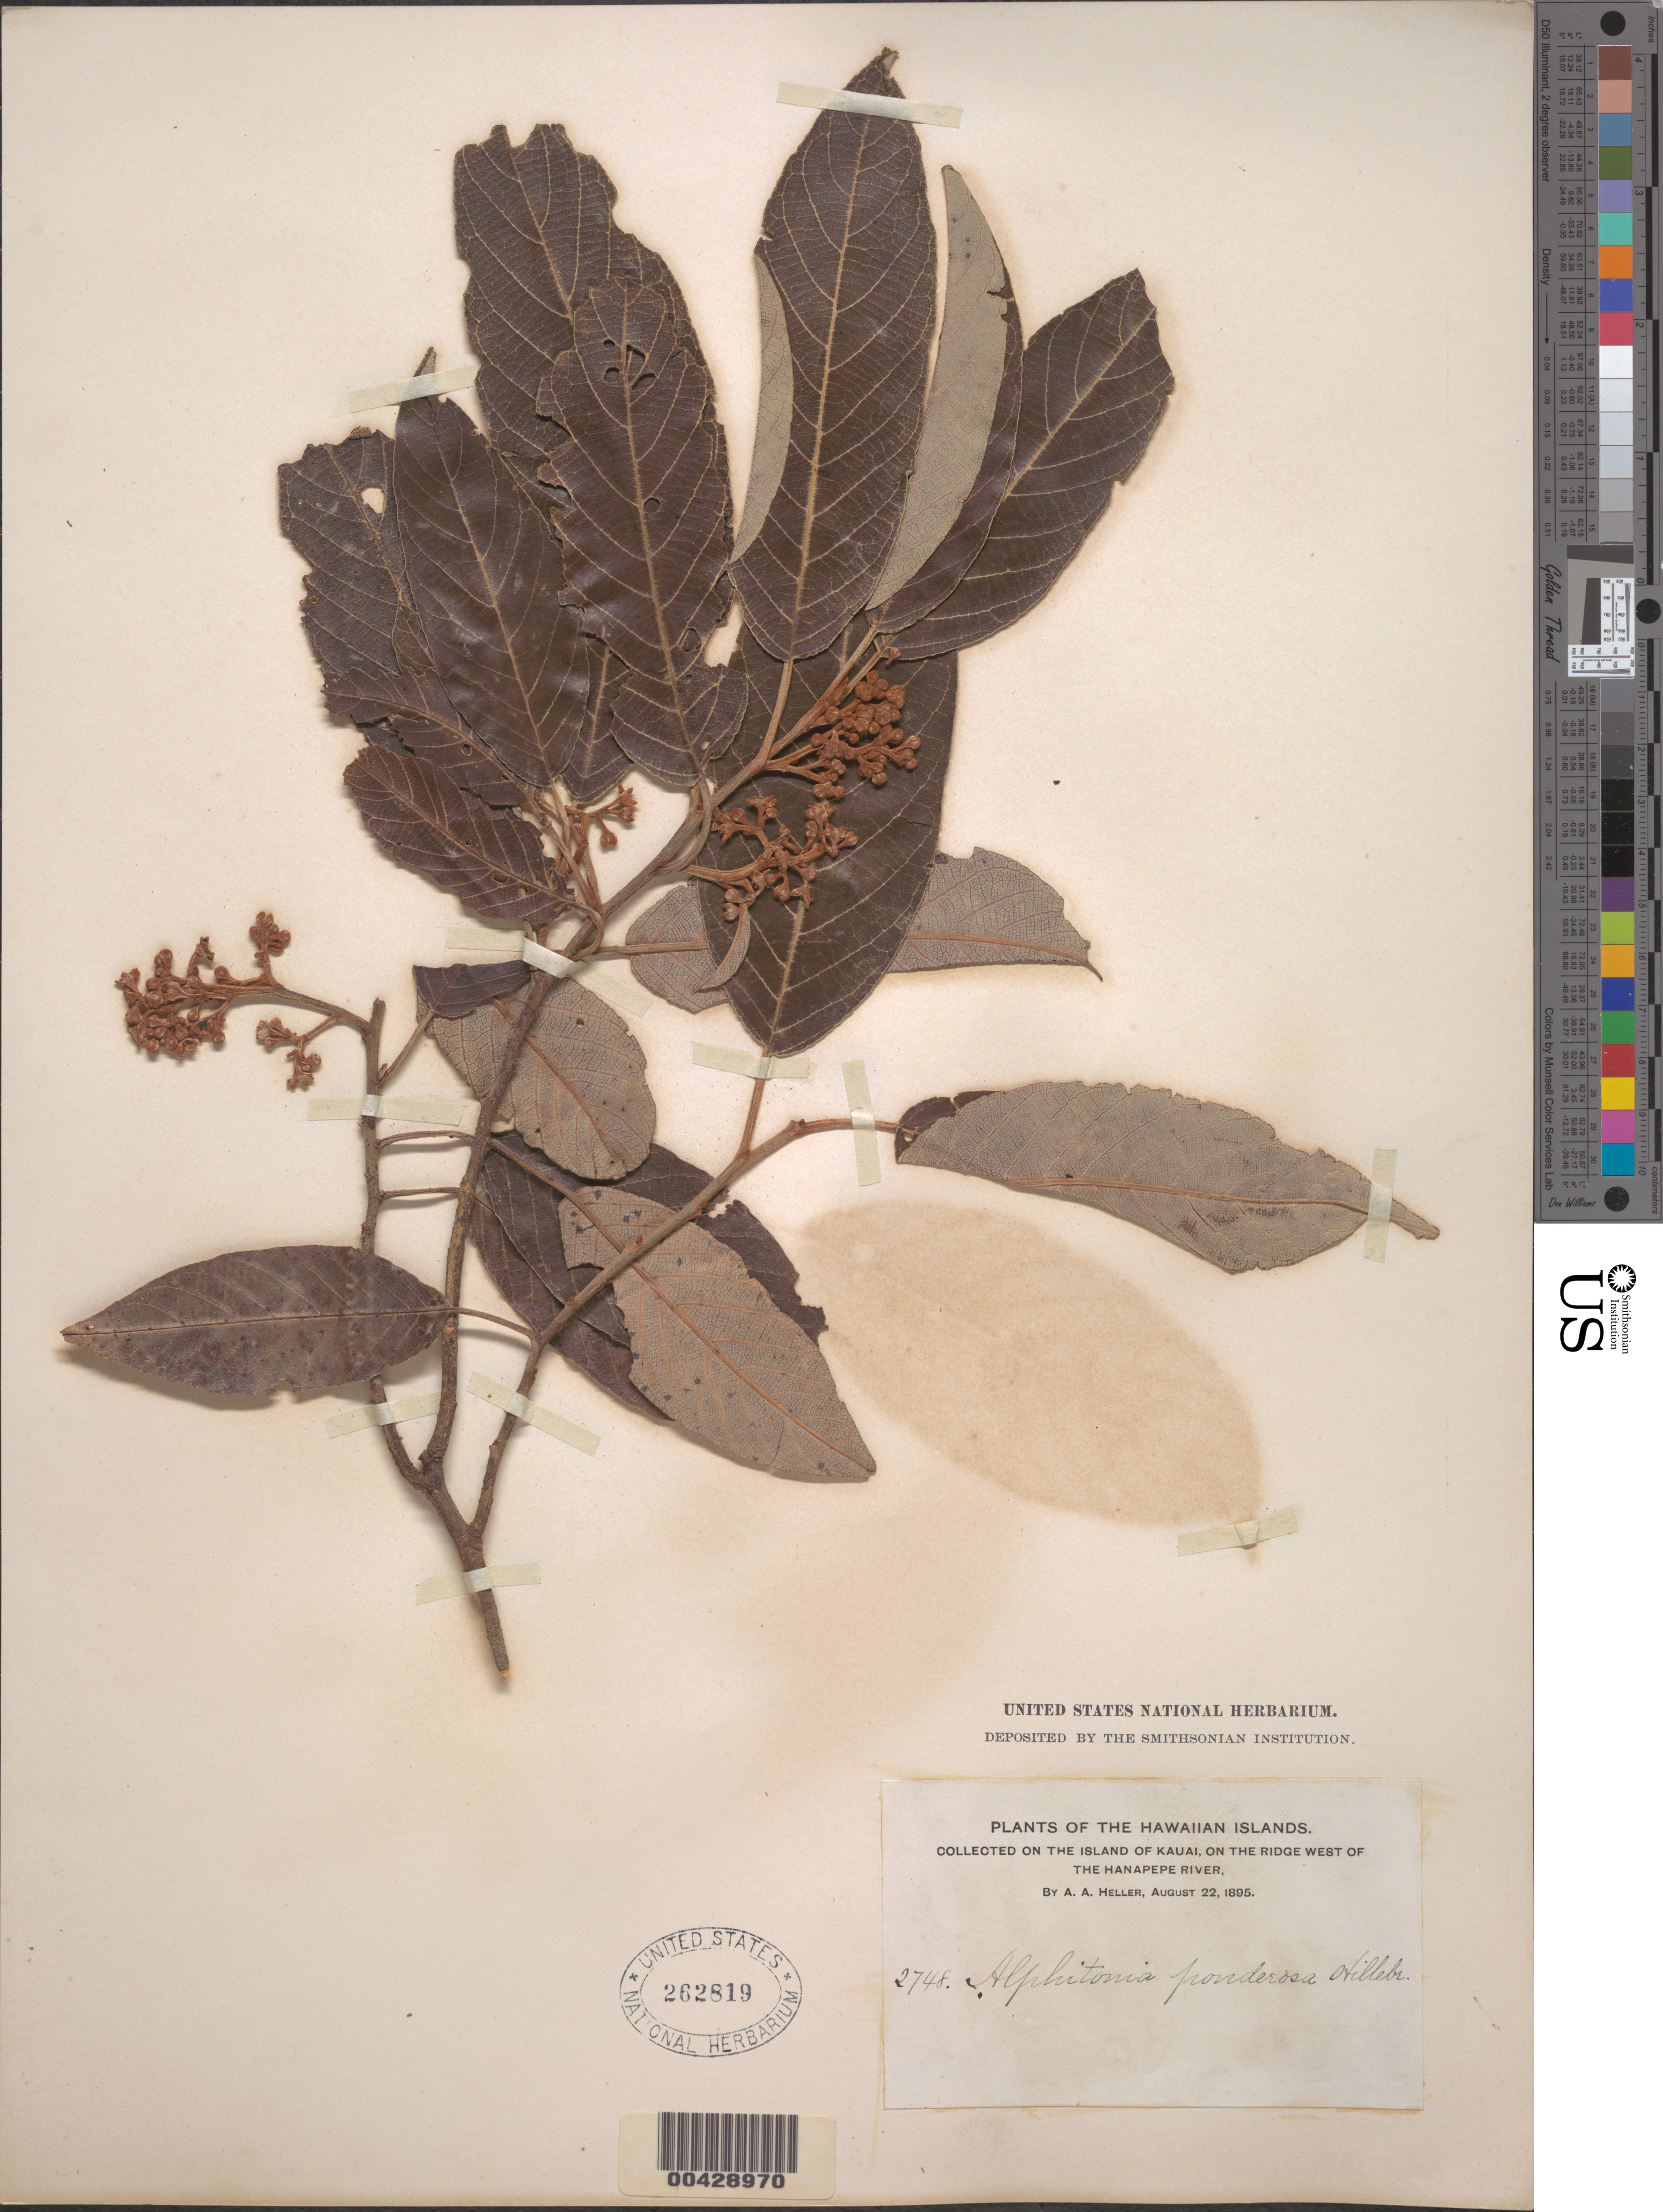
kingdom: Plantae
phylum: Tracheophyta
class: Magnoliopsida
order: Rosales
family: Rhamnaceae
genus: Alphitonia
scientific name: Alphitonia ponderosa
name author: Hillebr.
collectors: A. A. Heller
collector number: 2748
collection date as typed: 22 Aug 1895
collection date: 1895-08-22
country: United States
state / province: Hawaii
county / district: Kauai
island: Kaua'i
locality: On the ridge west of The Hanapepe River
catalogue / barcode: US 262819